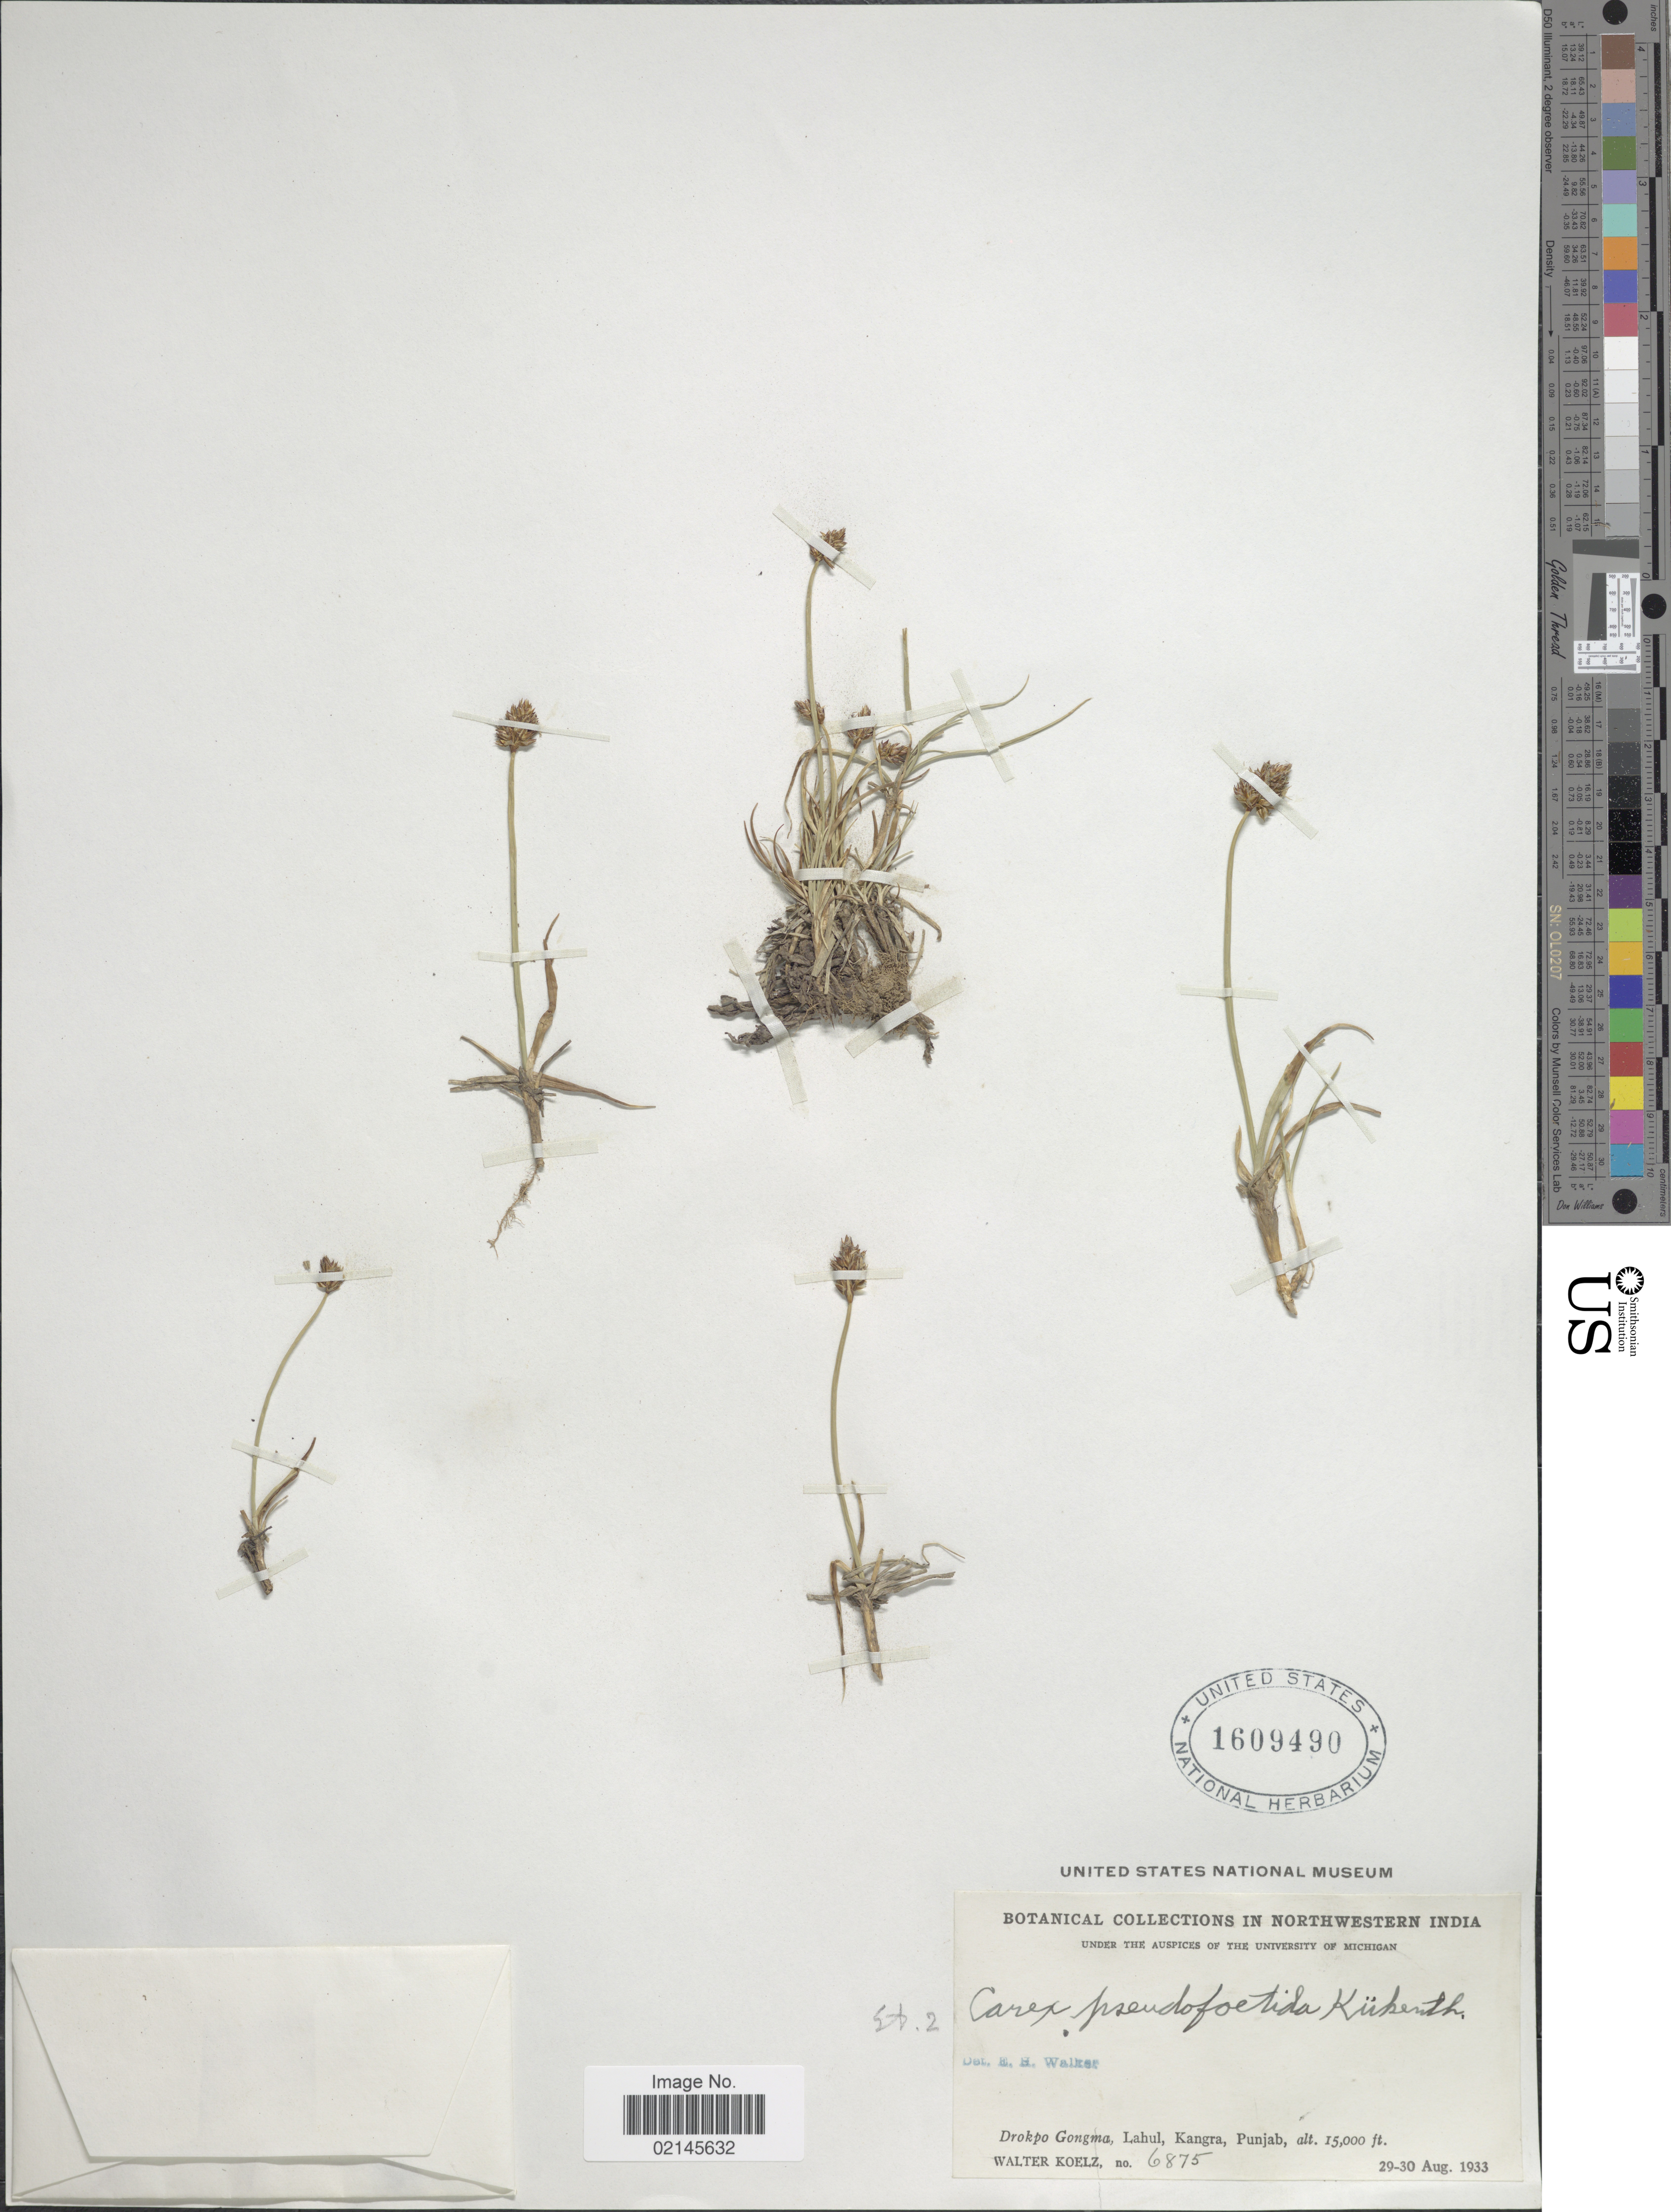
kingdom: Plantae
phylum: Tracheophyta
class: Liliopsida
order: Poales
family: Cyperaceae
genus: Carex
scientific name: Carex pseudofoetida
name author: Kük.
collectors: W. N. Koelz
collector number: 6875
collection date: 1933-08-29/1933-08-30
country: India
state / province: Punjab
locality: Northwestern India, Drokpo Gongma, Lahul, Kangra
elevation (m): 4572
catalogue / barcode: US 1609490